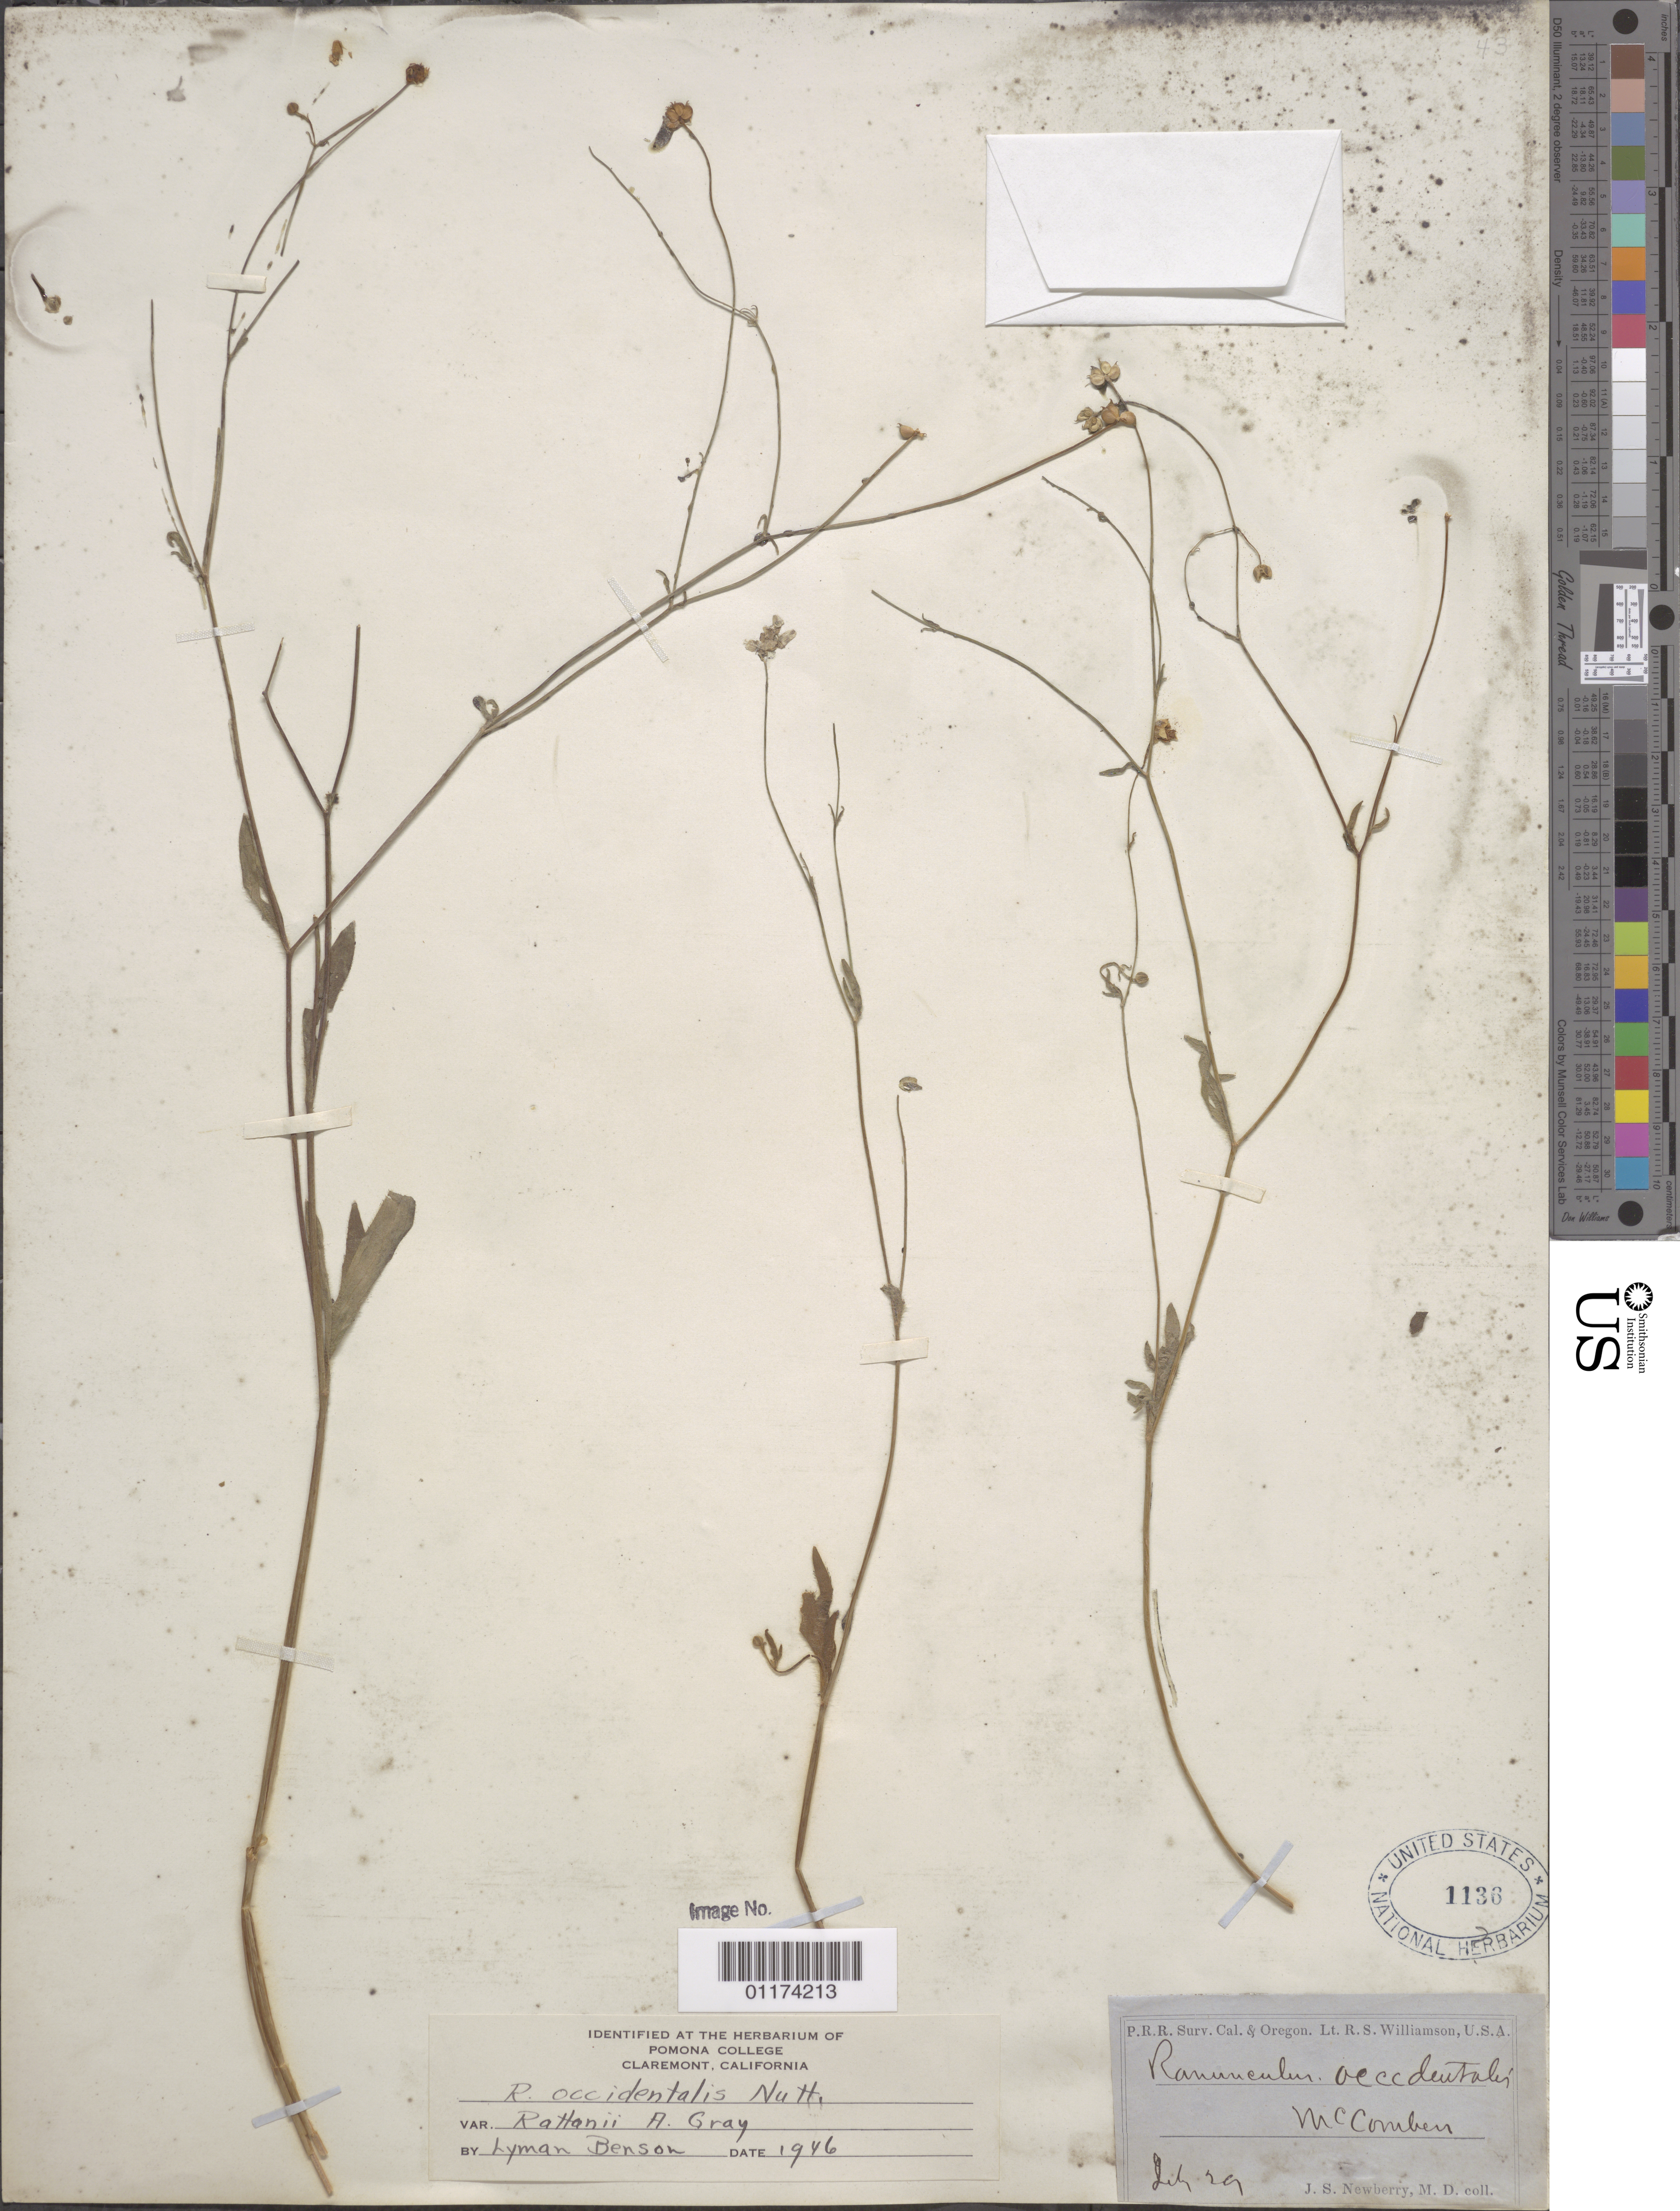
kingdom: Plantae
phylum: Tracheophyta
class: Magnoliopsida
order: Ranunculales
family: Ranunculaceae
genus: Ranunculus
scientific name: Ranunculus occidentalis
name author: Nutt.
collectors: J. S. Newberry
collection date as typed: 29 Jul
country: United States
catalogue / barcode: US 1136